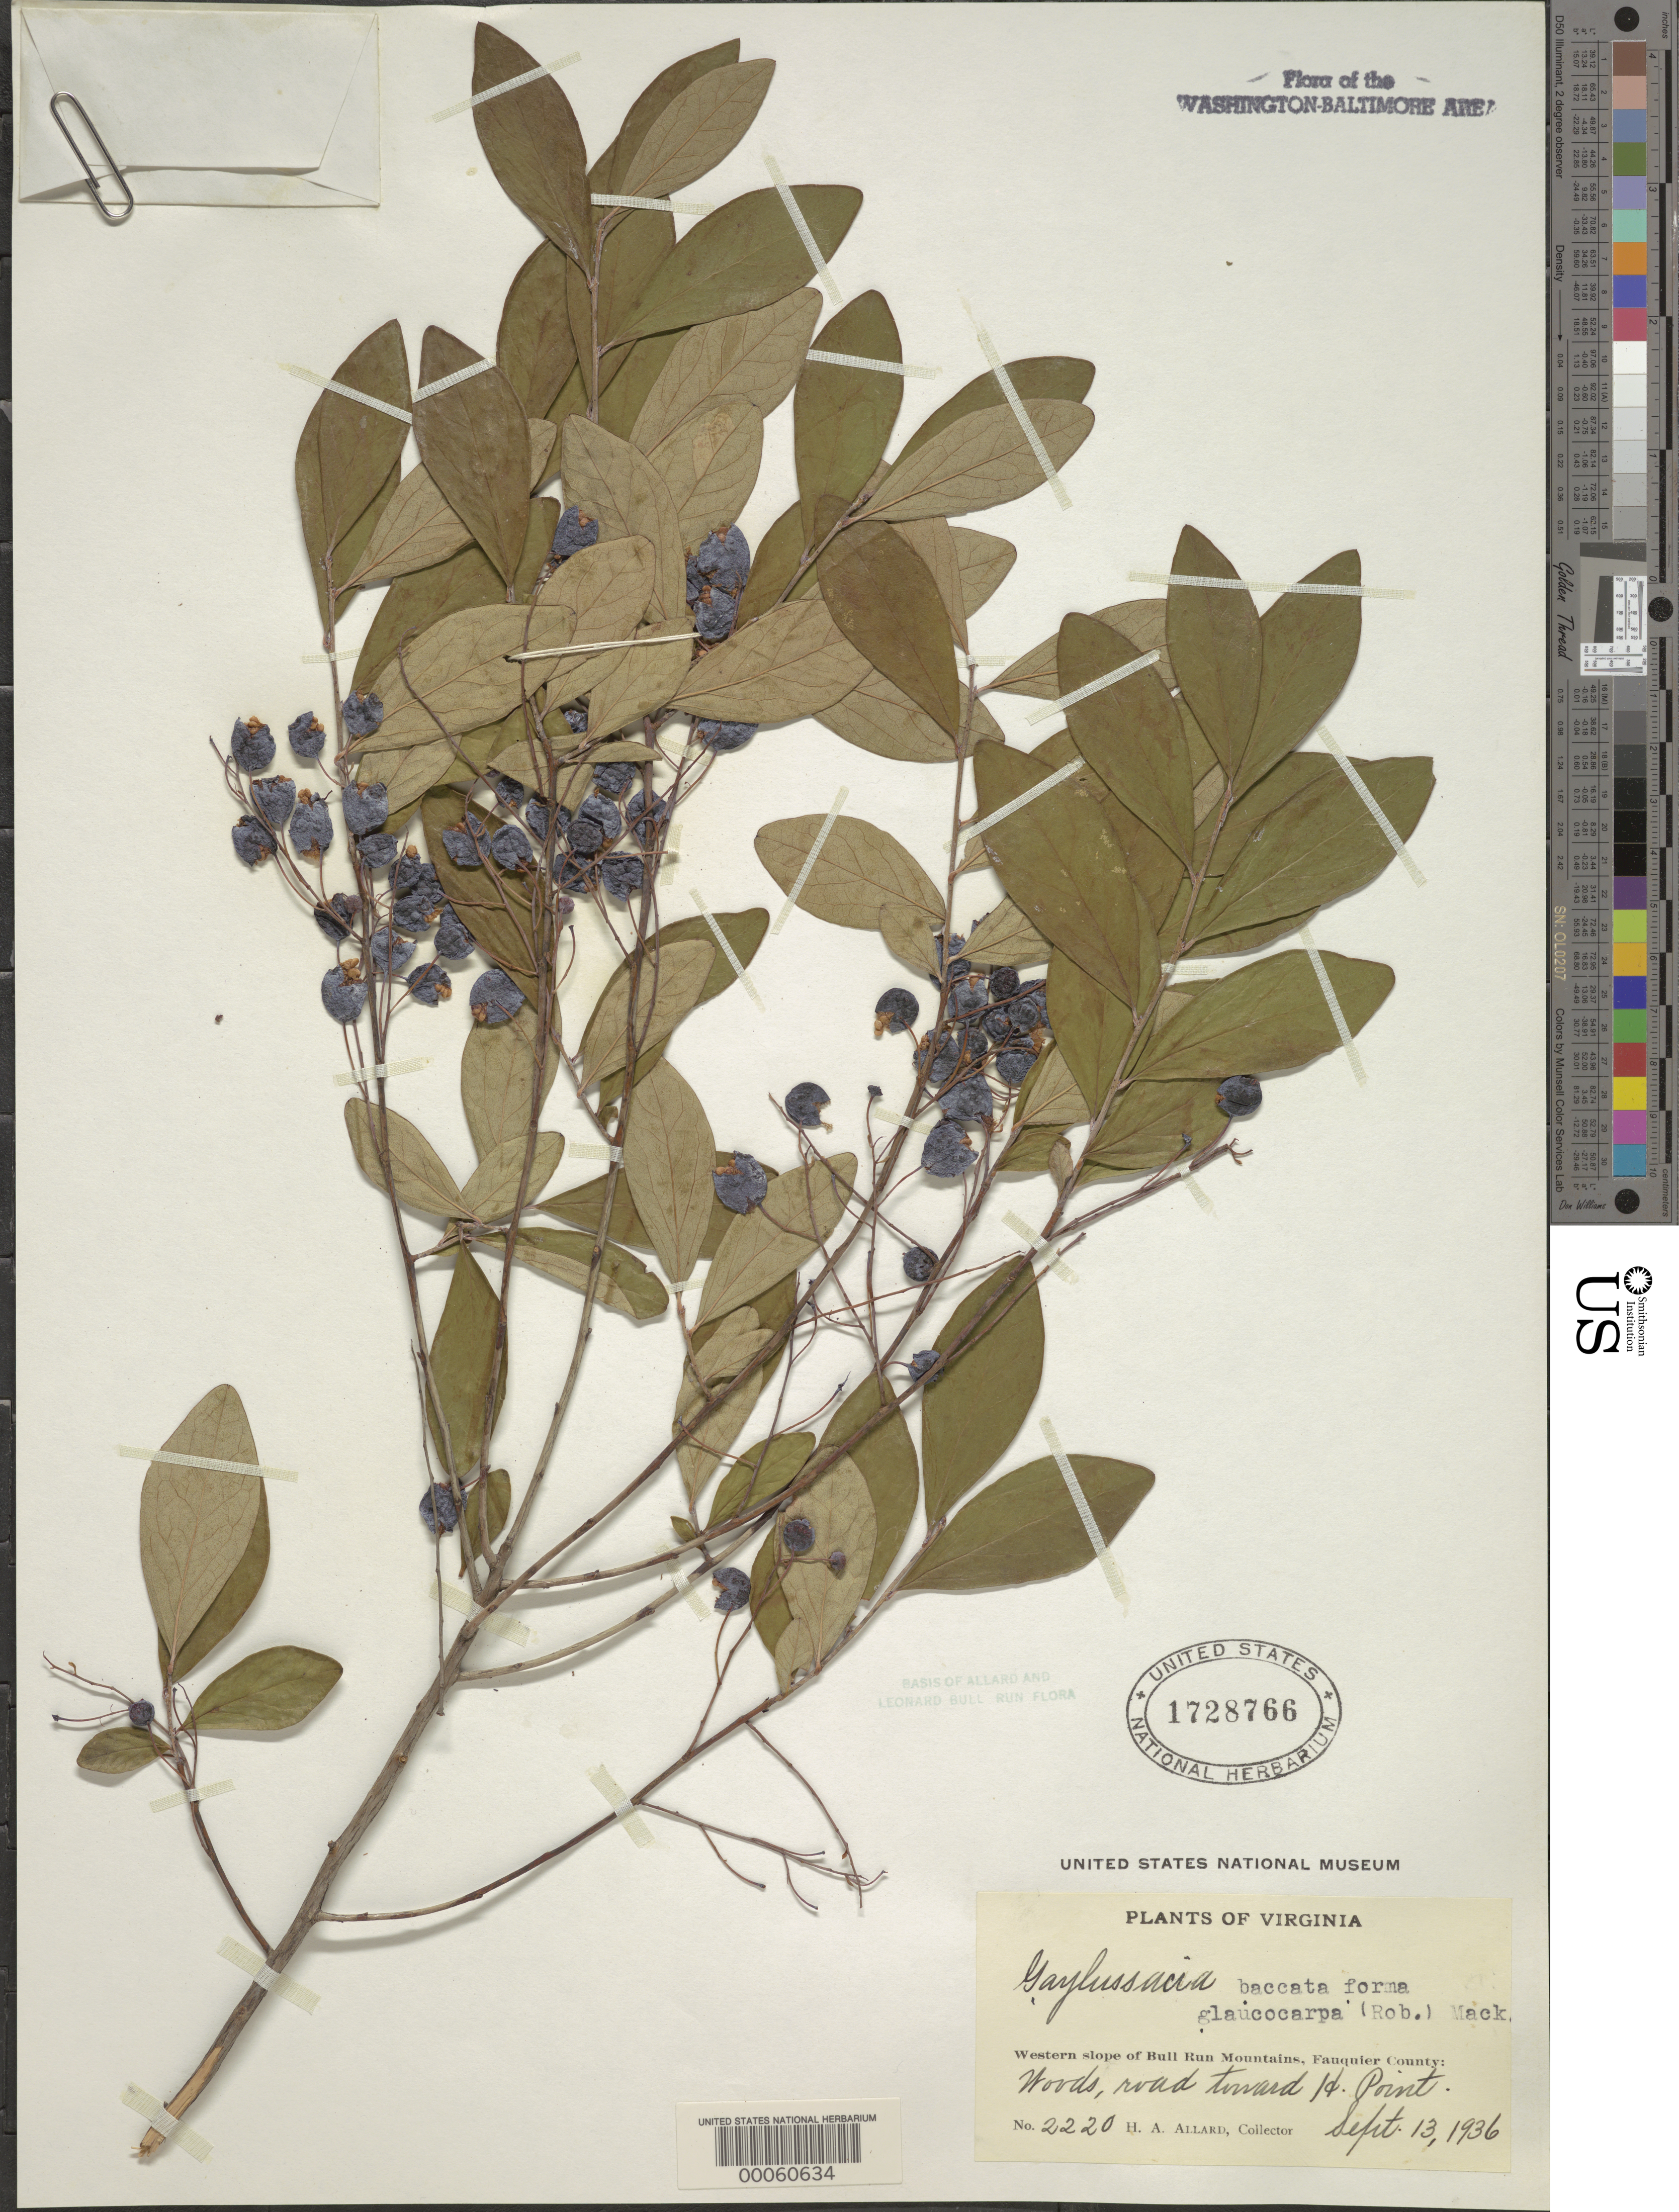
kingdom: Plantae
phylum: Tracheophyta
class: Magnoliopsida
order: Ericales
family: Ericaceae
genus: Gaylussacia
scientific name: Gaylussacia baccata f. glaucocarpa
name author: (B.L. Rob.) Mack.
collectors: H. A. Allard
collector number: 2220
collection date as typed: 13 Sep 1936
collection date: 1936-09-13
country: United States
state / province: Virginia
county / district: Fauquier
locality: High Point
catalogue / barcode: US 1728766